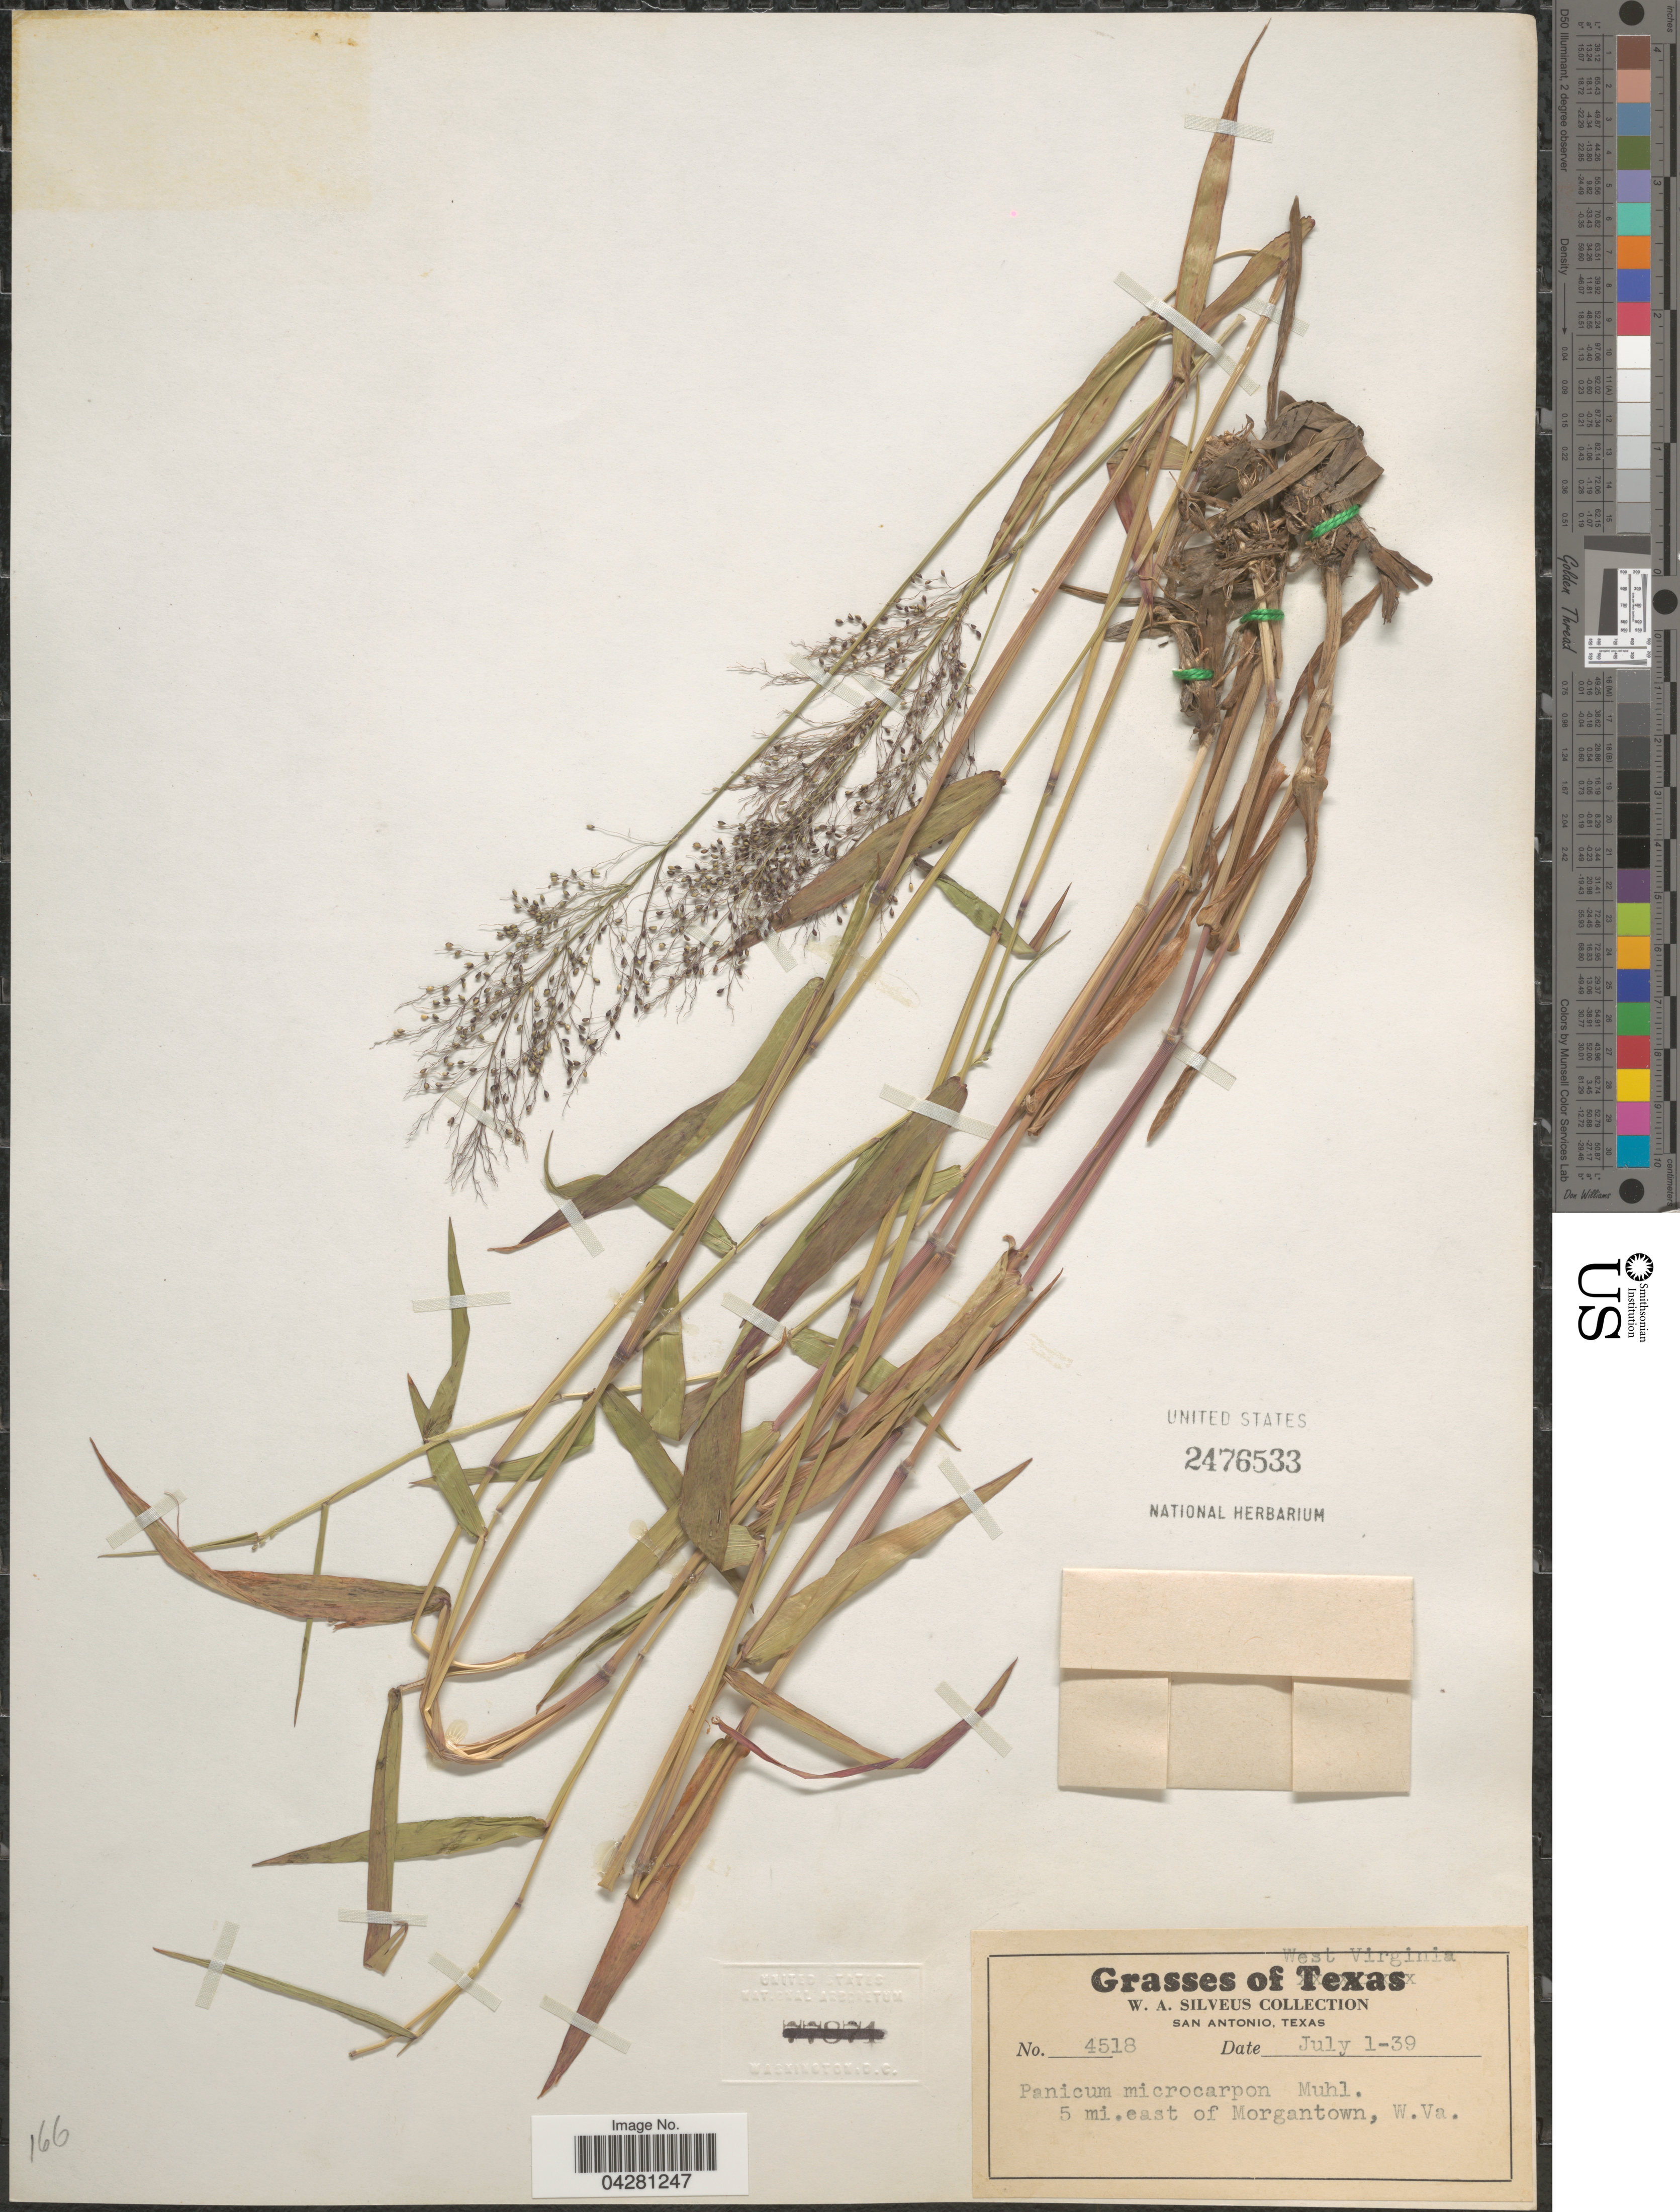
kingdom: Plantae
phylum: Tracheophyta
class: Liliopsida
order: Poales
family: Poaceae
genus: Dichanthelium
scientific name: Dichanthelium dichotomum var. dichotomum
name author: (L.) Gould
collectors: W. Silveus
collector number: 4518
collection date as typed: Transcribed d/m/y: 1/7/39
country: United States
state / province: West Virginia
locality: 5 mi. east of Morgantown.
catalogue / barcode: US 2476533